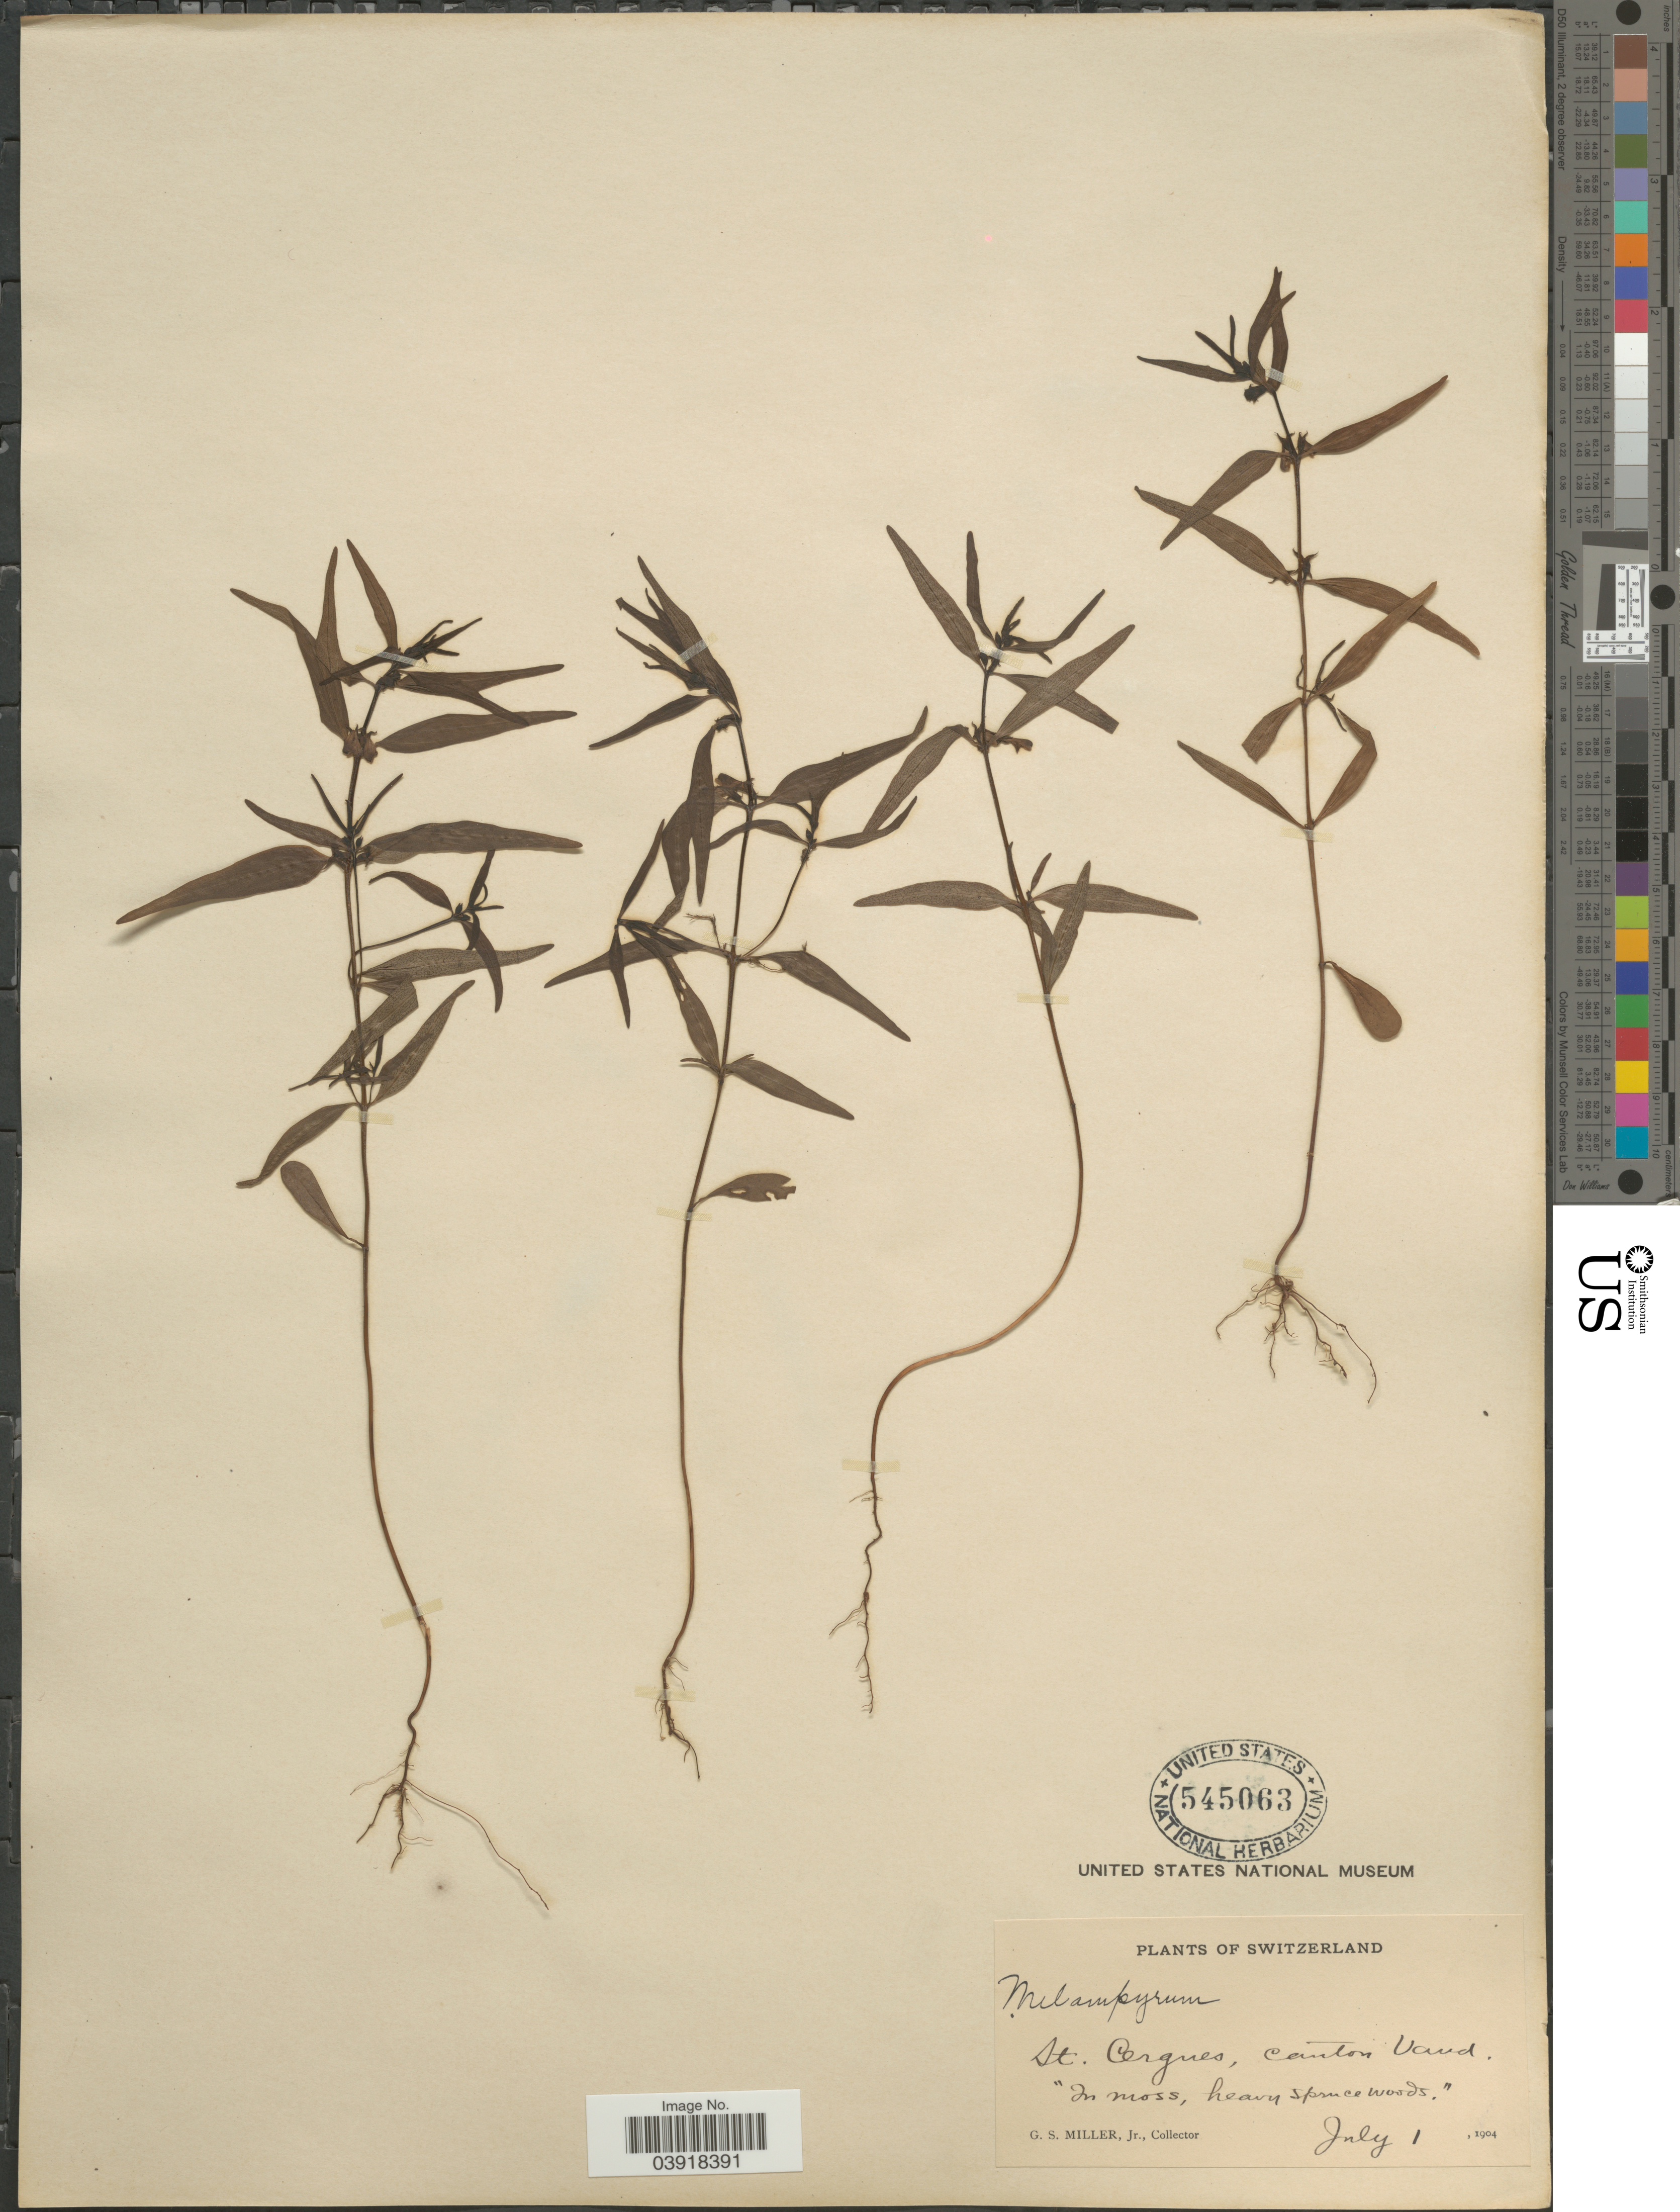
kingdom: Plantae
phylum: Tracheophyta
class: Magnoliopsida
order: Lamiales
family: Orobanchaceae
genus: Melampyrum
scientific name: Melampyrum sp.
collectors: G. S. Miller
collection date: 1904-07-01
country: Switzerland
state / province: Vaud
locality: St. Cergues, Canto Vaud.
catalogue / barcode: US 545063